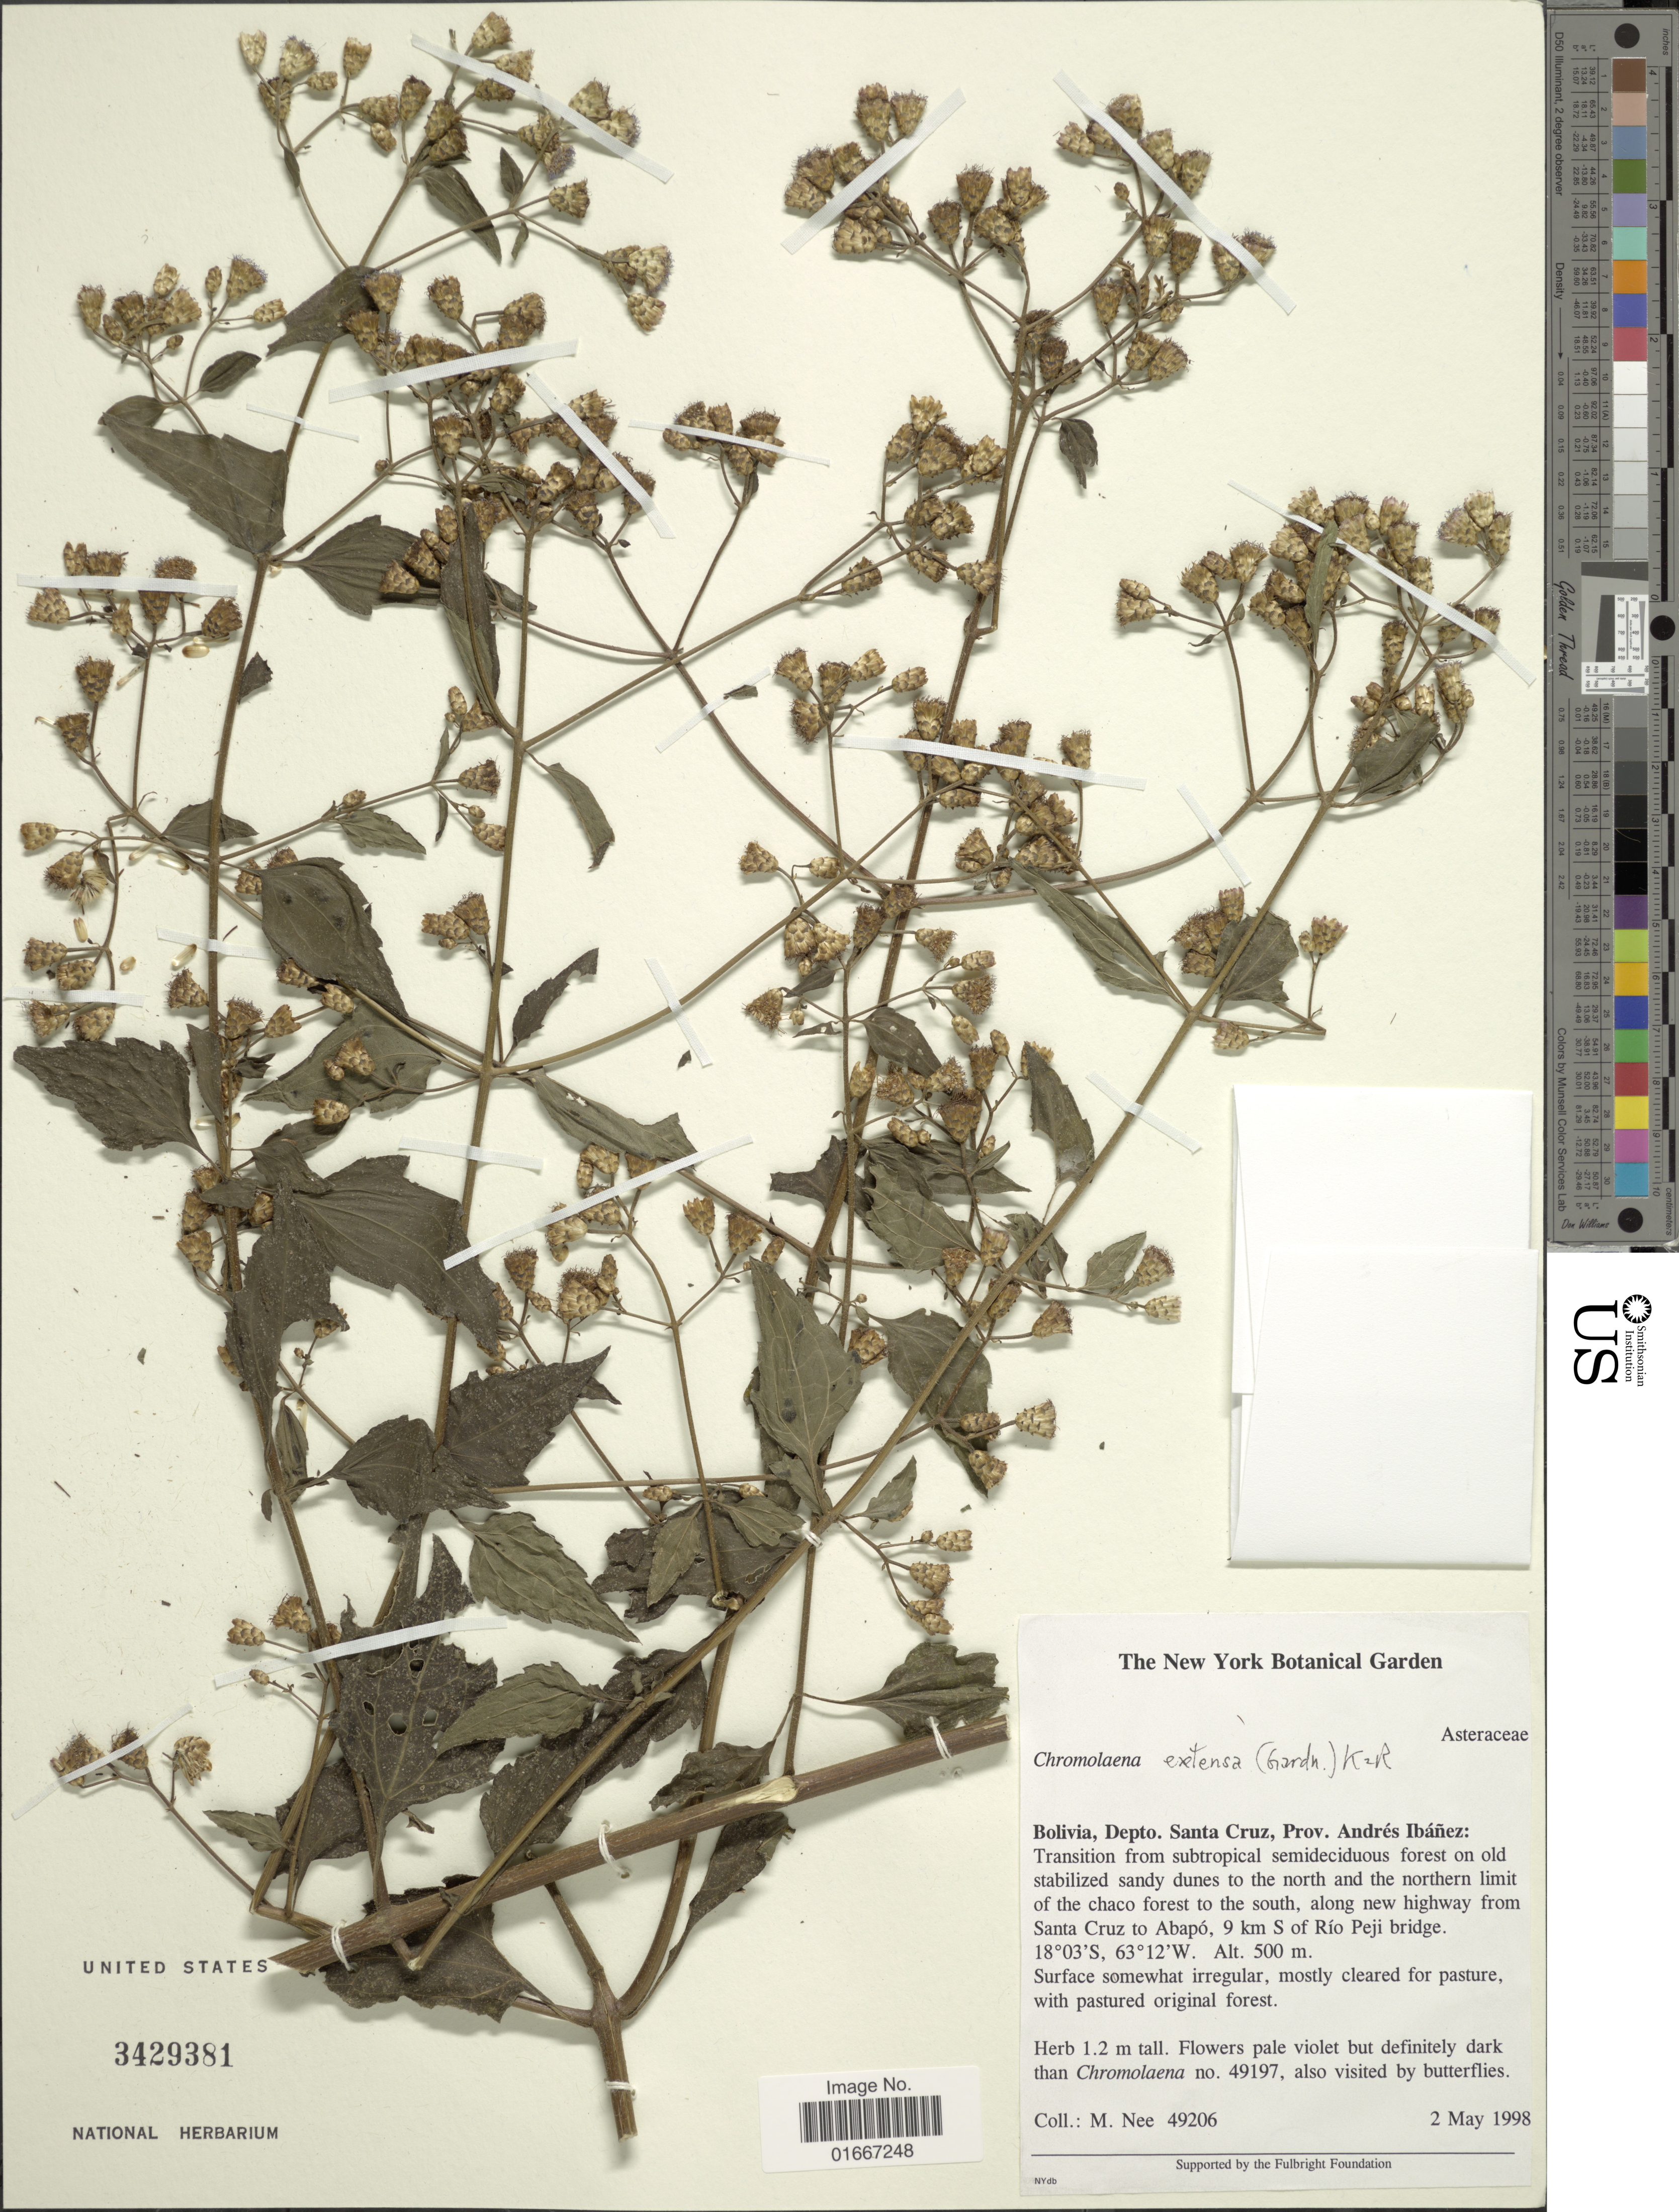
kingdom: Plantae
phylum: Tracheophyta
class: Magnoliopsida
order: Asterales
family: Asteraceae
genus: Chromolaena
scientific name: Chromolaena extensa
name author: (Gardner) R.M. King & H. Rob.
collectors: M. Nee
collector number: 49206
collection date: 1998-05-02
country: Bolivia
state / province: Santa Cruz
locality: Prov. Andres Ibanez:Transition from subtropical semideciduous forest on old satbilized sandy dunes to the north and the northern limit of the chaco forest to the south, along new highway from Santa Cruz to Abapo, 9 km S of Rio Peji bridge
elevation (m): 500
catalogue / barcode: US 3429381